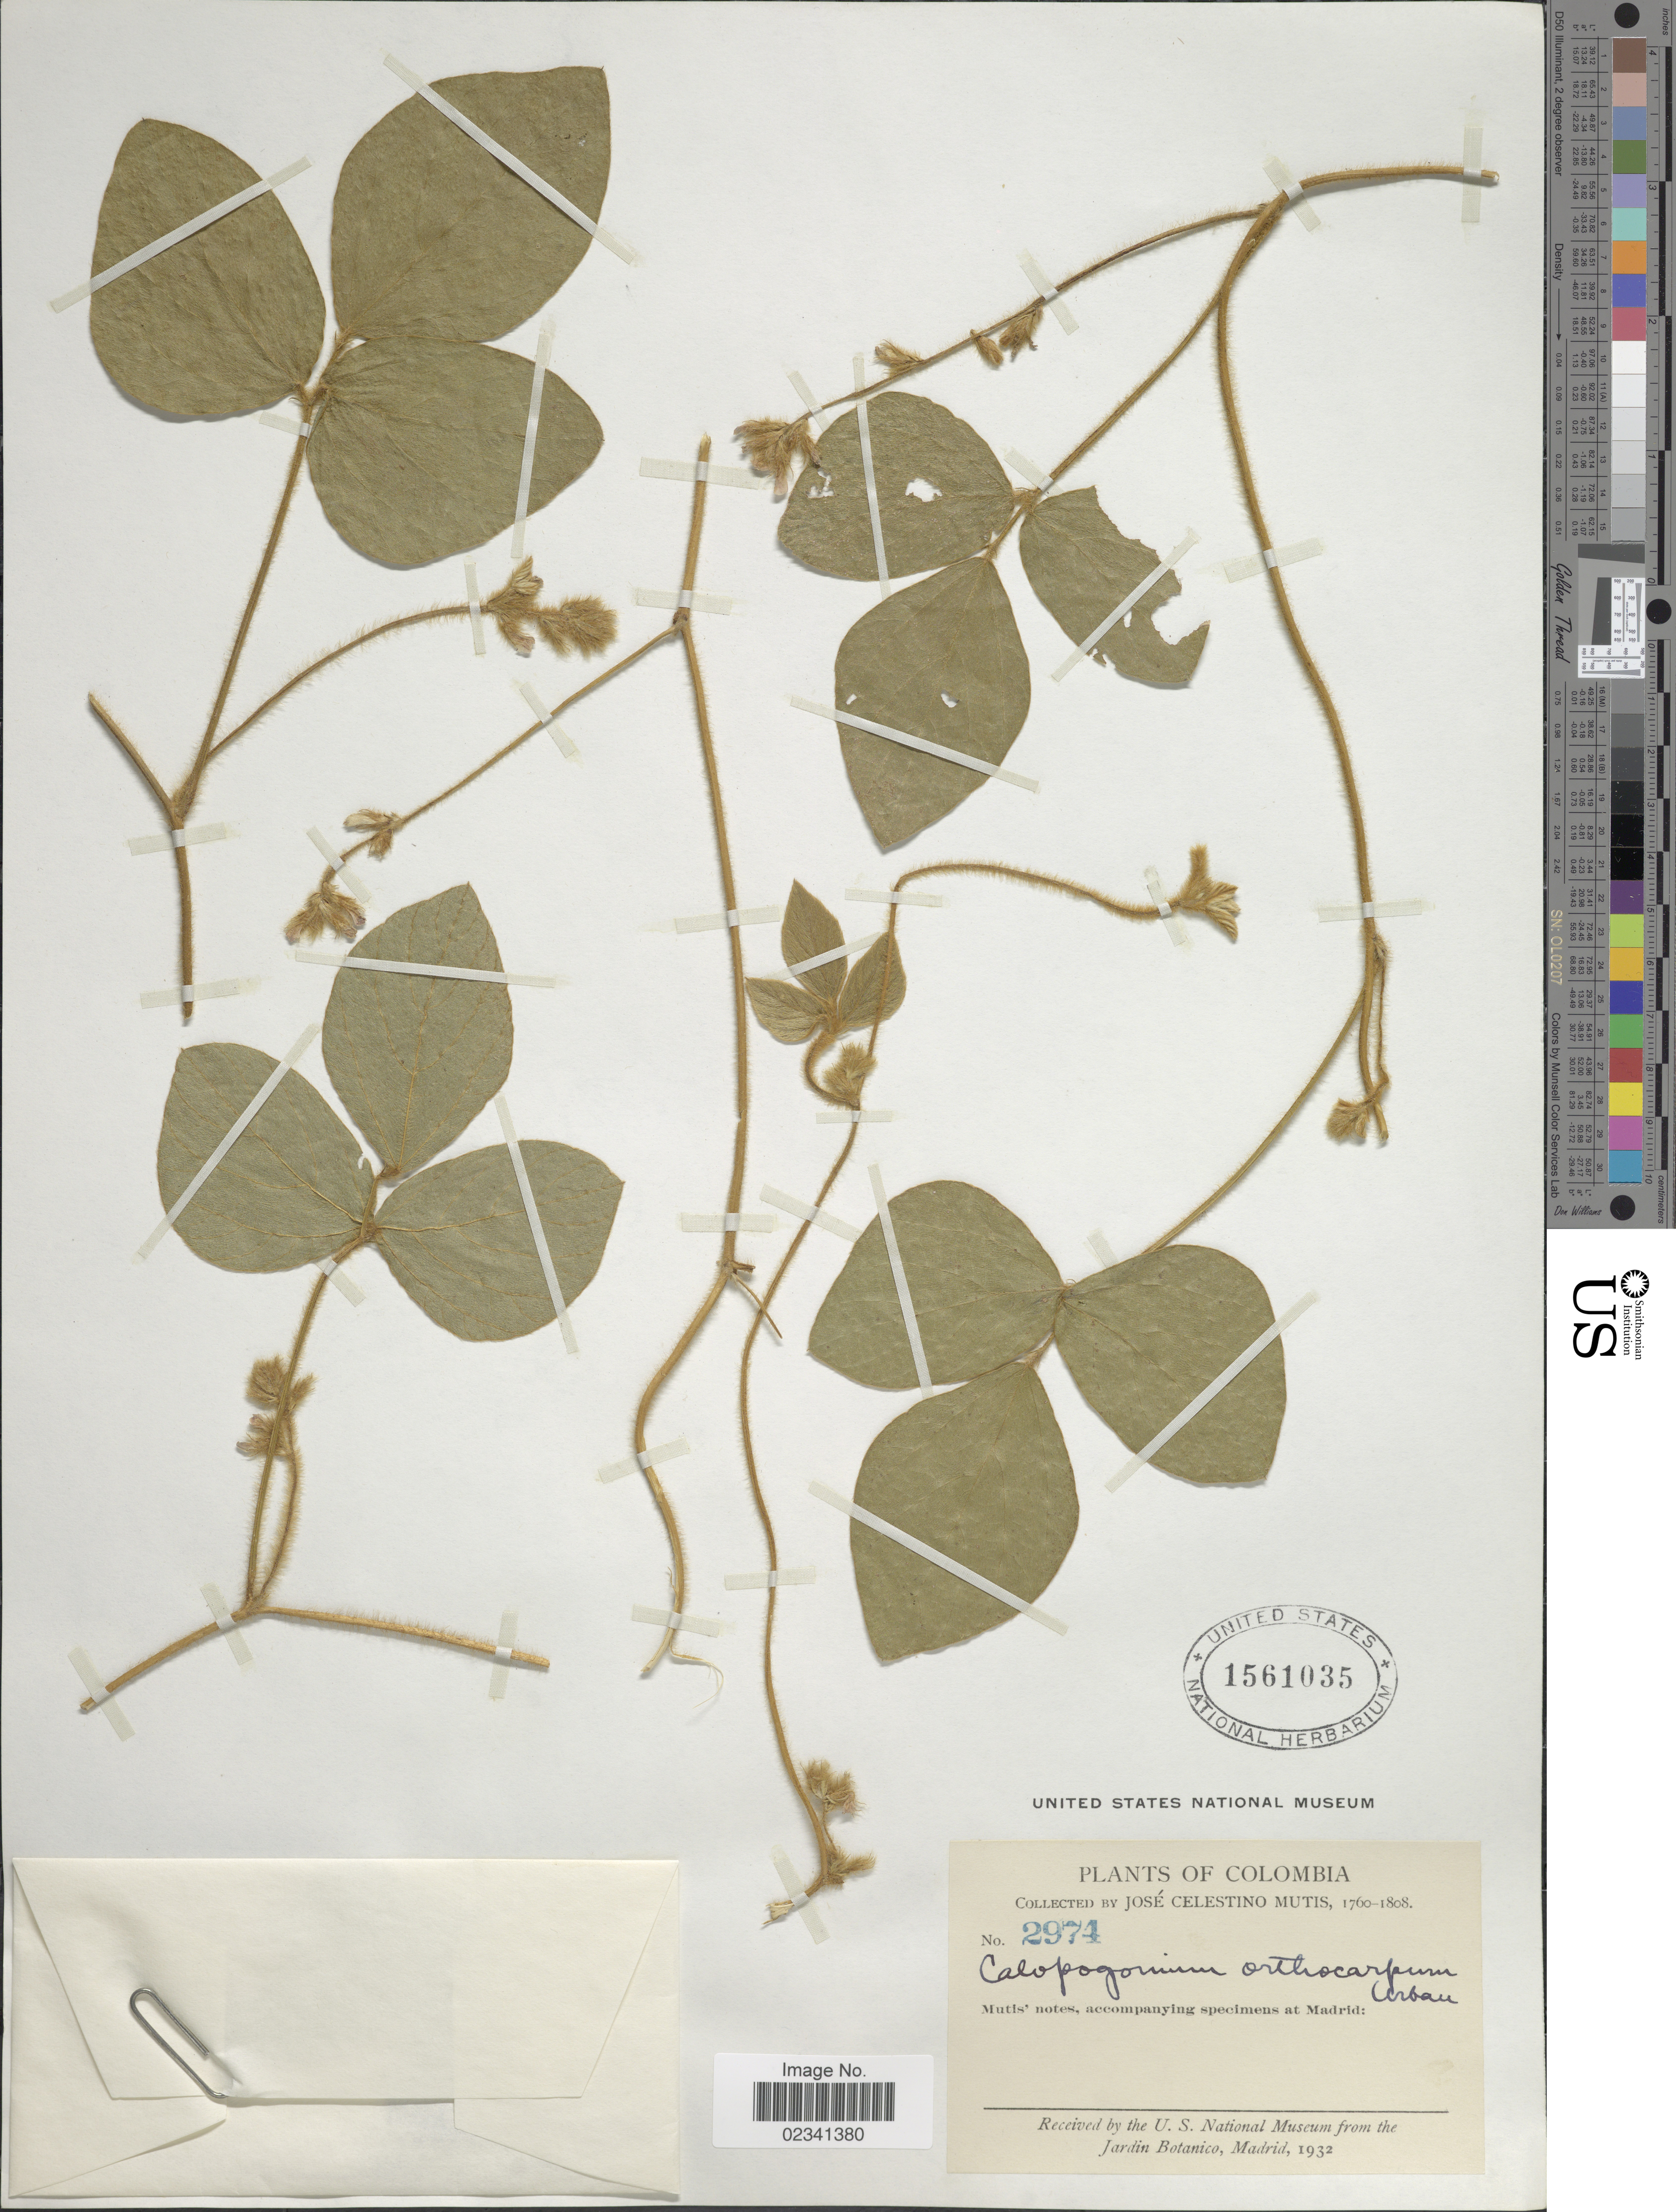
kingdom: Plantae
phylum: Tracheophyta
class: Magnoliopsida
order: Fabales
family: Fabaceae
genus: Calopogonium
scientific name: Calopogonium mucunoides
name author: Desv.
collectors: J. C. B. Mutis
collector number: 2974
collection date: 1760/1808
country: Colombia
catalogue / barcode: US 1561035